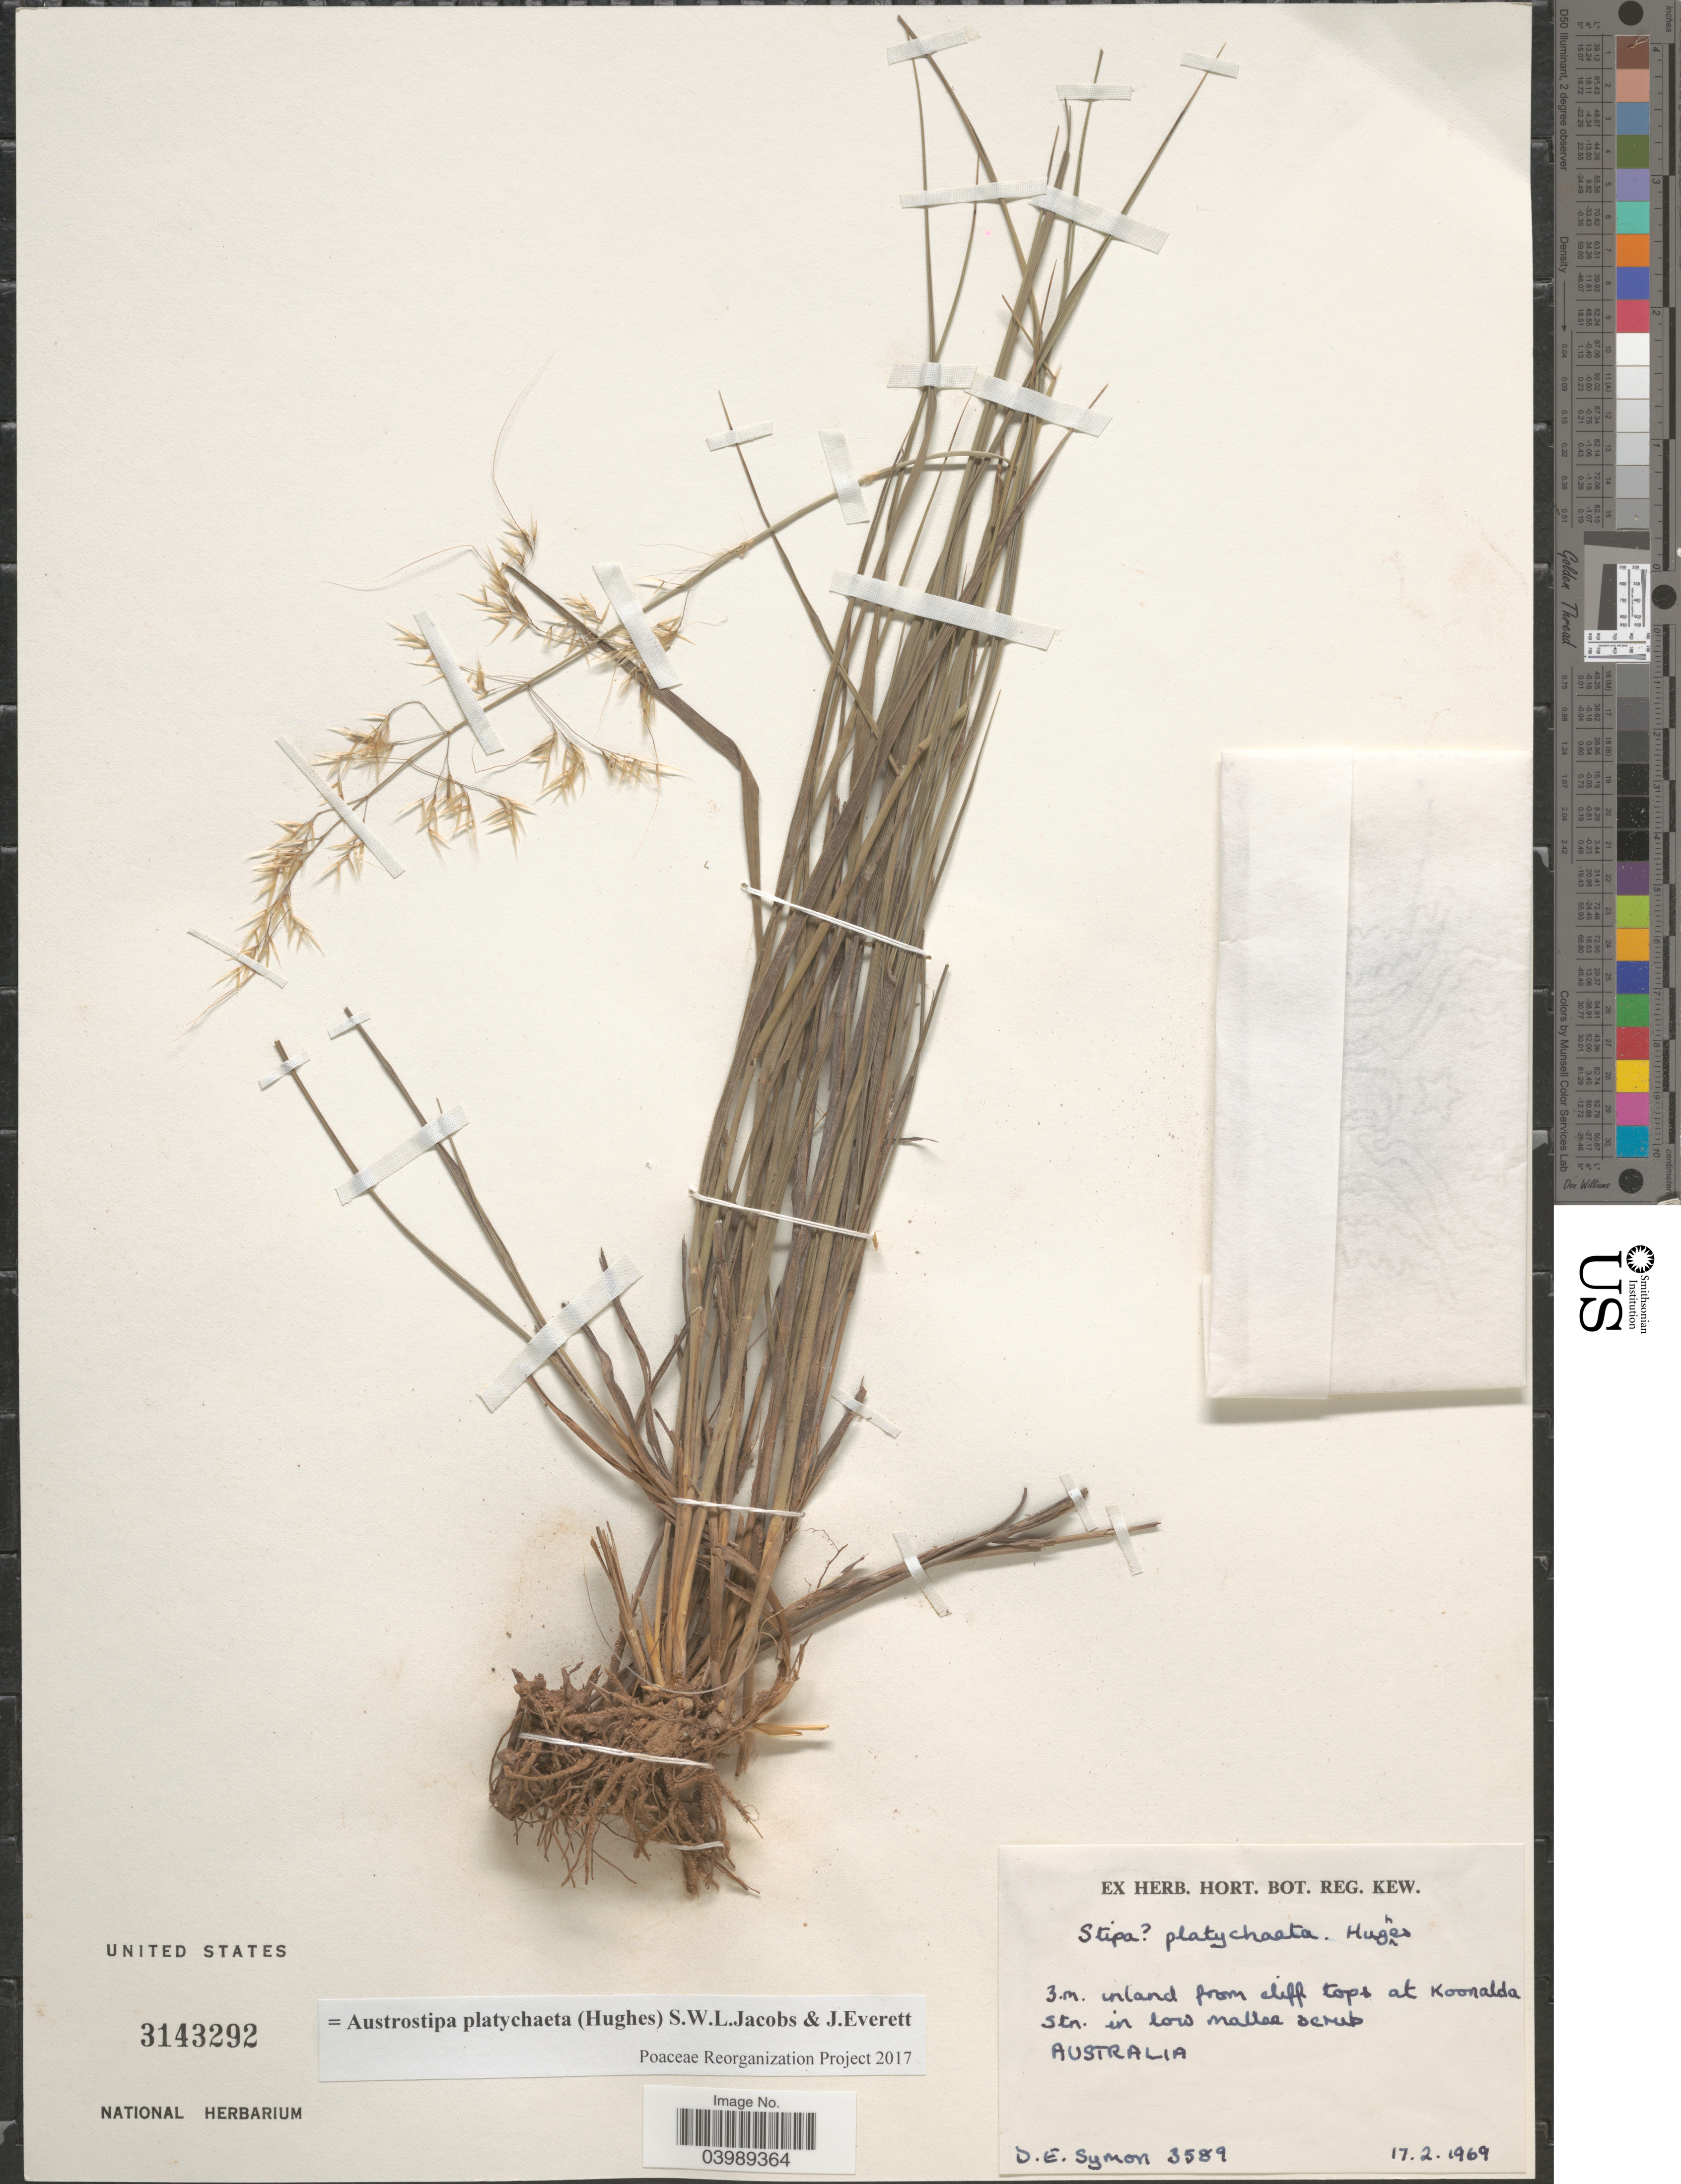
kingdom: Plantae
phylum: Tracheophyta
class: Liliopsida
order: Poales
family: Poaceae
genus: Austrostipa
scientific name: Austrostipa platychaeta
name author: (Hughes) S.W.L. Jacobs & J. Everett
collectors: D. Symon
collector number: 3589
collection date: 1969-02-17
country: Australia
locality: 3.m inland from cliff tops at Koonalda Stn. in low mallee scrub.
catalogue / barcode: US 3143292